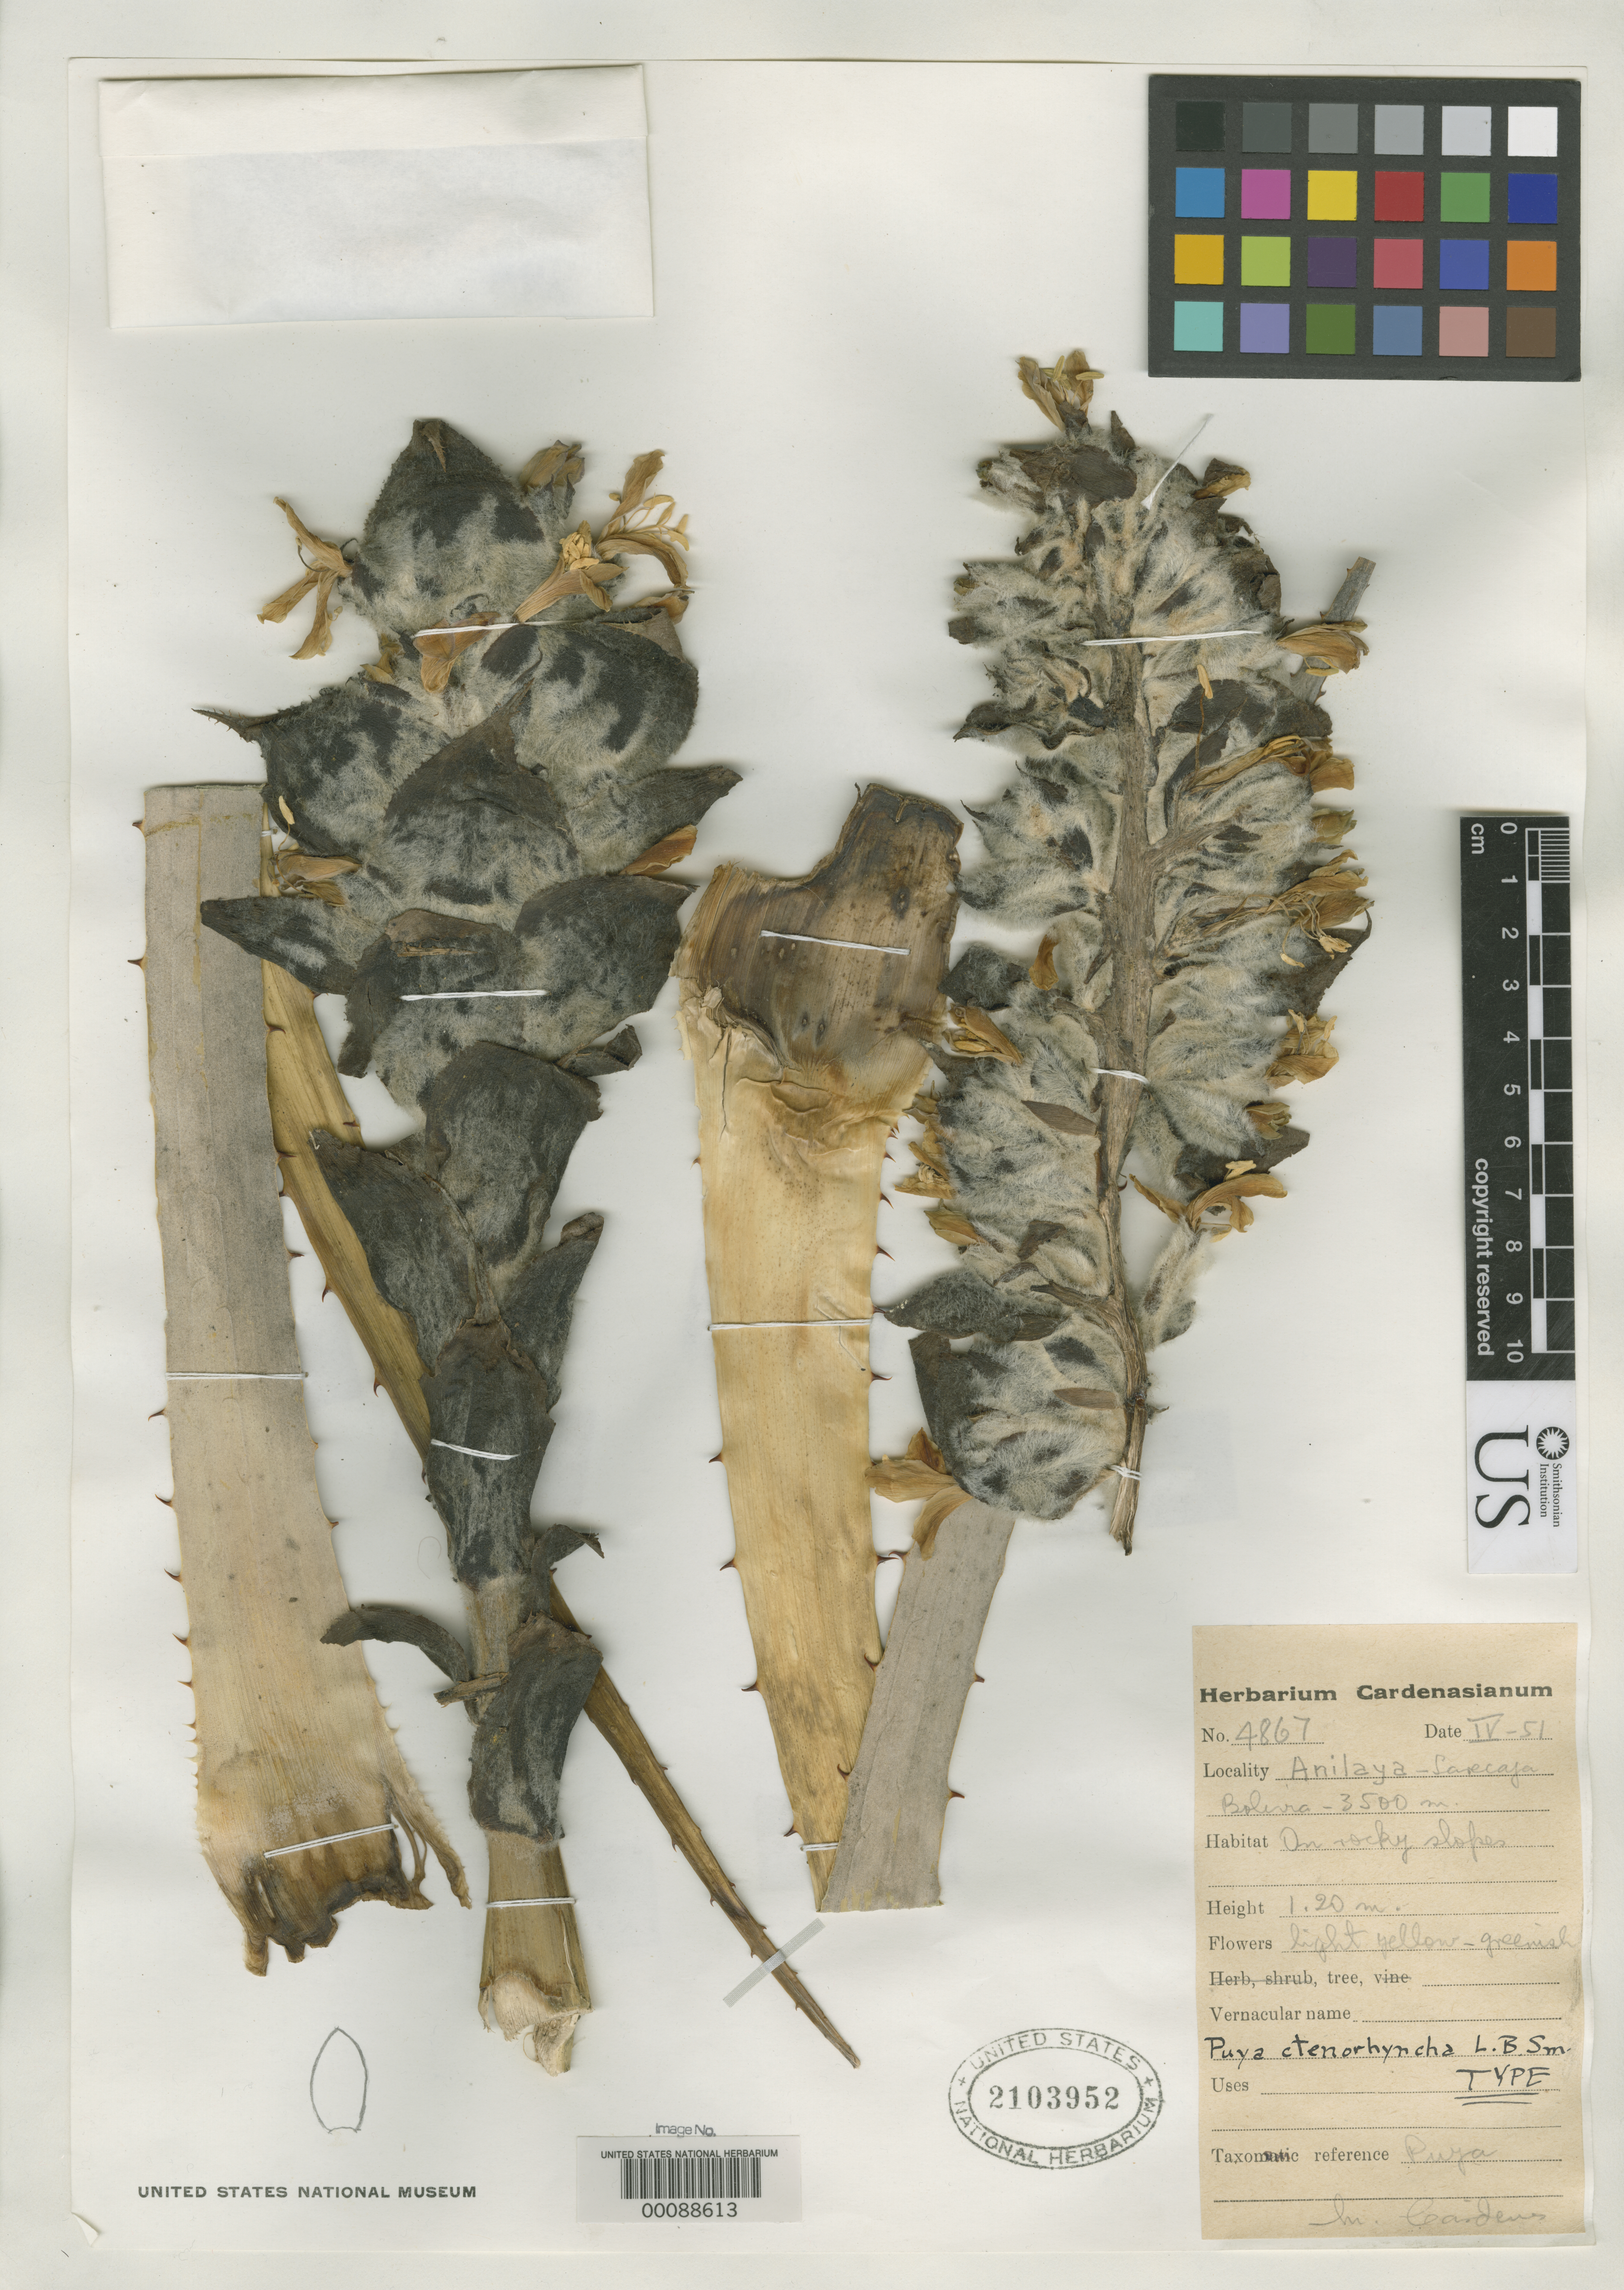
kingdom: Plantae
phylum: Tracheophyta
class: Liliopsida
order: Poales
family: Bromeliaceae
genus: Puya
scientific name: Puya ctenorhyncha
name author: L.B. Sm.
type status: Holotype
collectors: M. Cárdenas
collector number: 4867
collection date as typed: Apr 1951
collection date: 1951-04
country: Bolivia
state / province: La Paz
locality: Anilaya-Larecaja.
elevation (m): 3500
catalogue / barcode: US 2103952